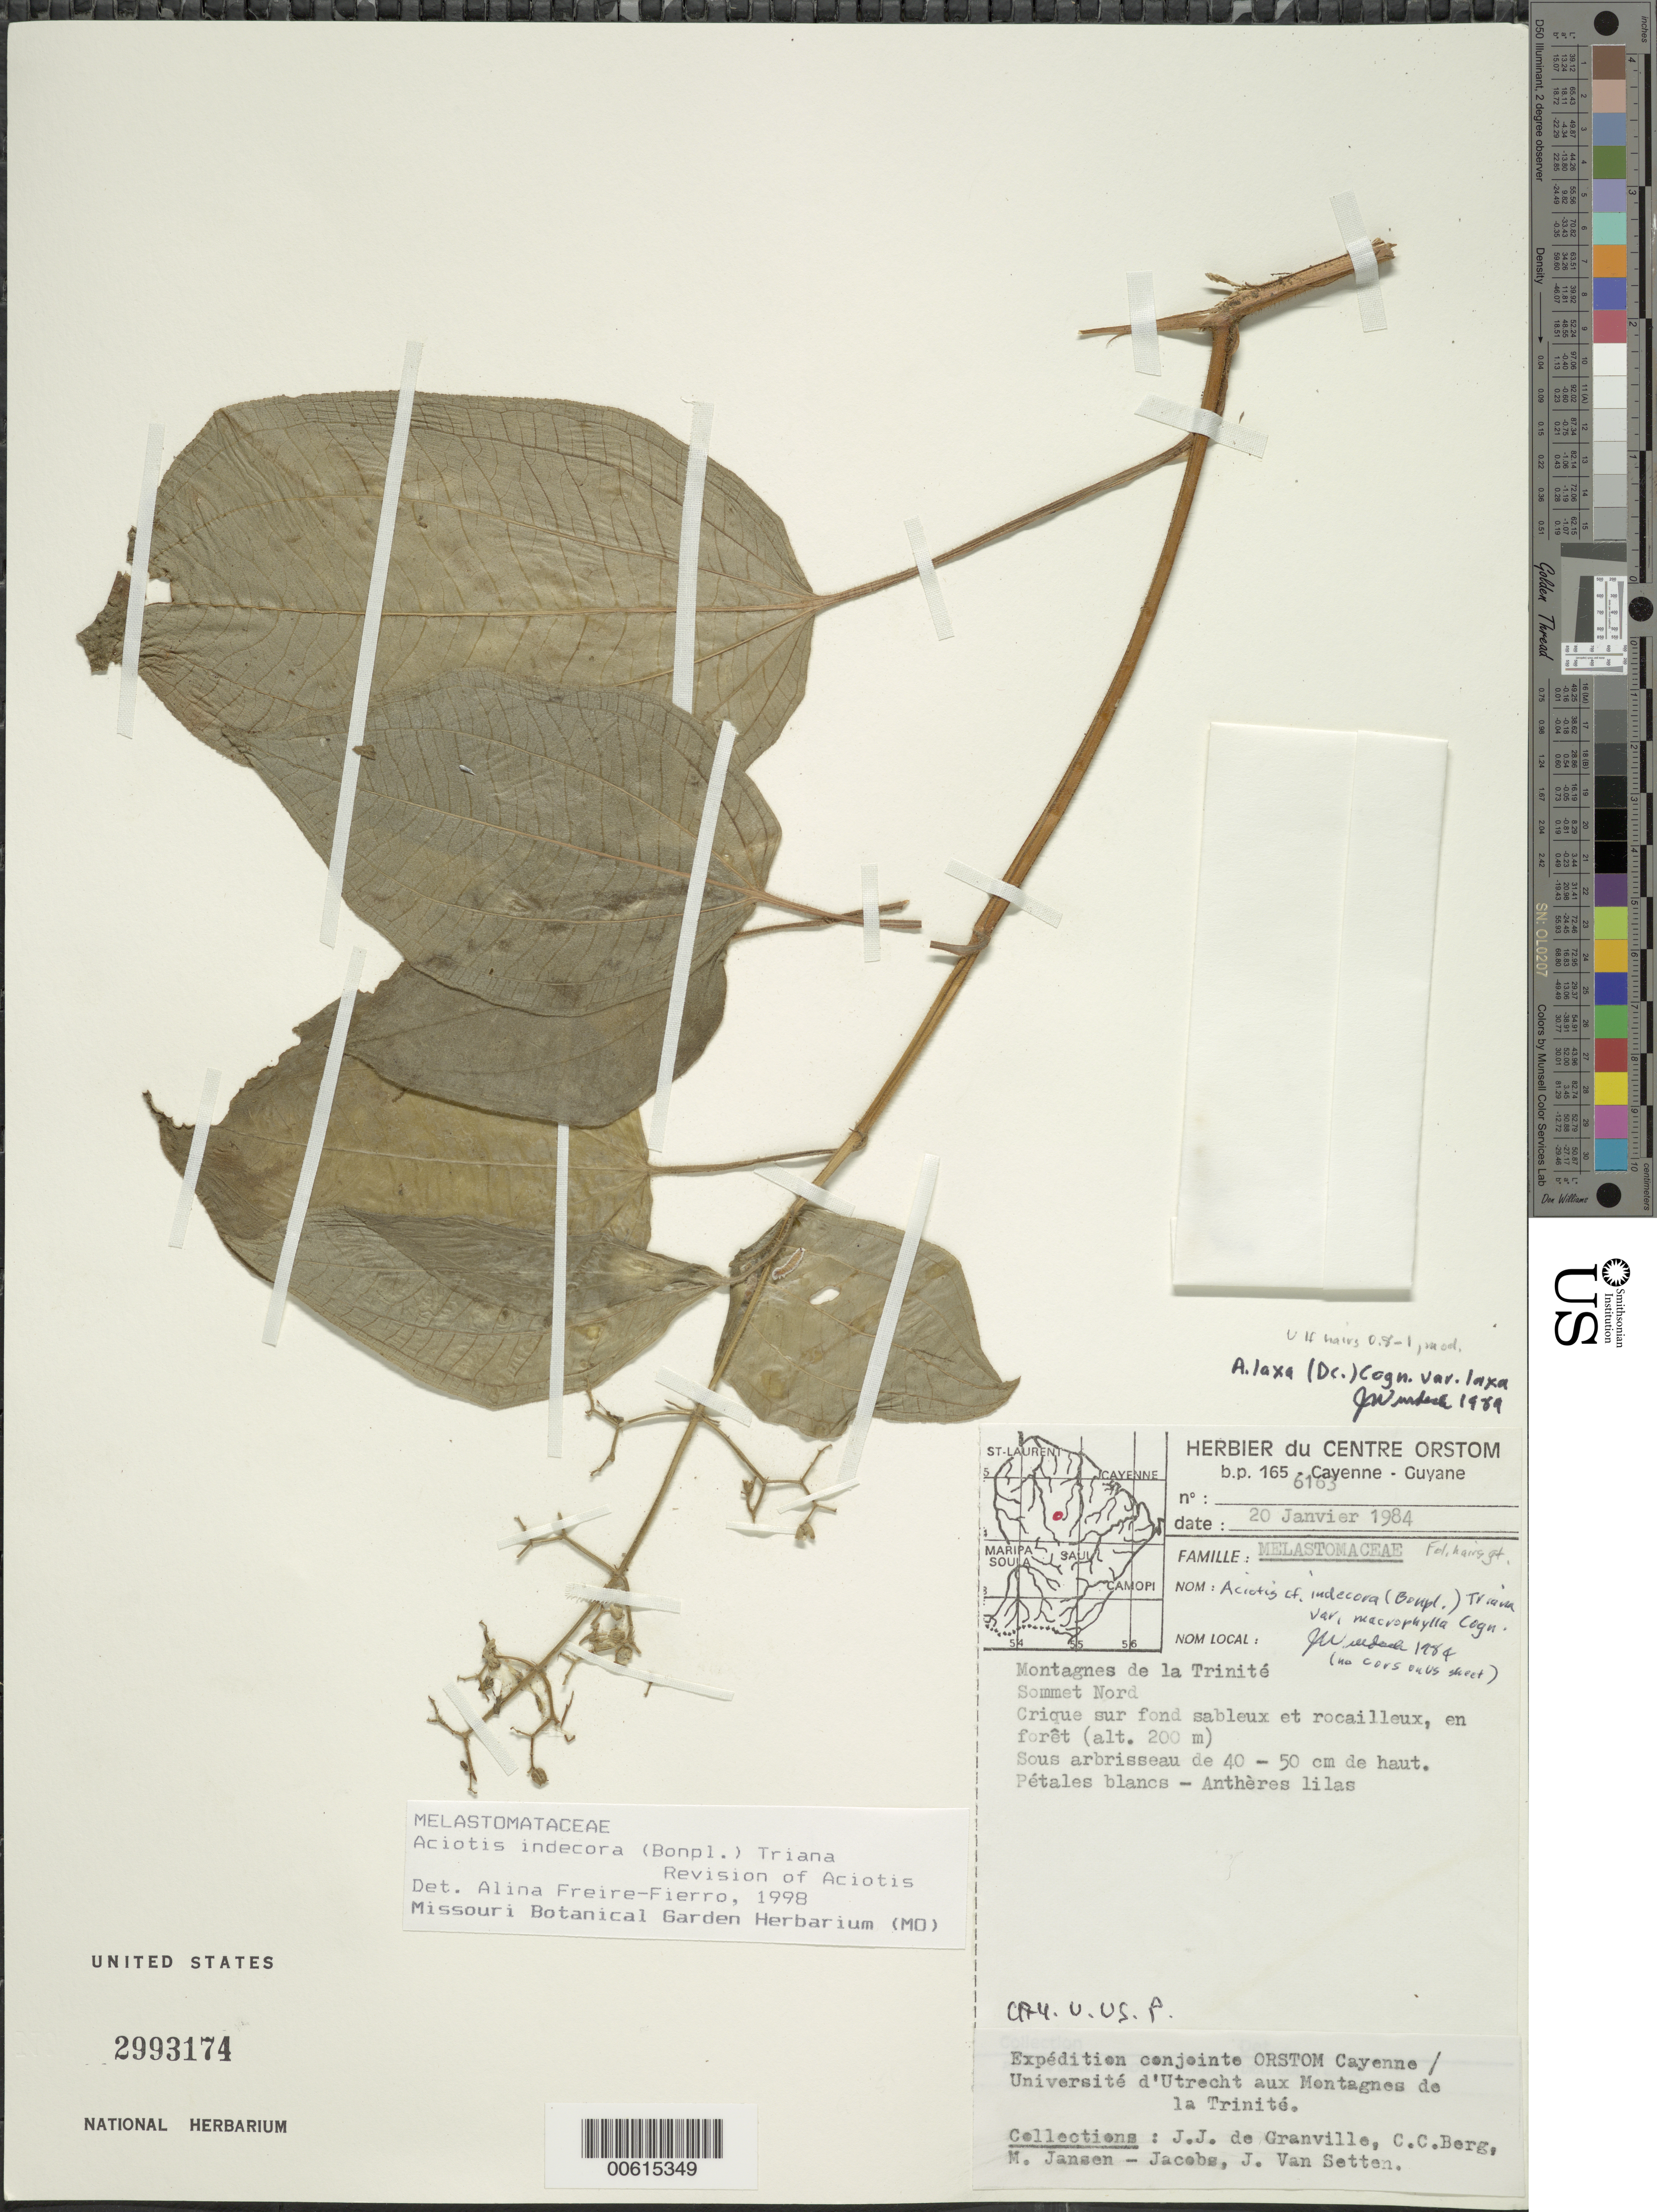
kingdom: Plantae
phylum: Tracheophyta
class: Magnoliopsida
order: Myrtales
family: Melastomataceae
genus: Aciotis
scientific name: Aciotis indecora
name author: (Bonpl.) Triana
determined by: Freire-Fierro, A.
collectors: J.-J. de Granville, C. C. Berg, M. J. Jansen-Jacobs & J. van Setten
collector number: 6163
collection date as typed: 20-Jan-84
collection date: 1984-01-20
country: French Guiana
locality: Montagnes de la Trinité, sommet Nord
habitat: Crique sur fond sableux et rocailleux, en foret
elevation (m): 200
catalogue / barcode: US 2993174